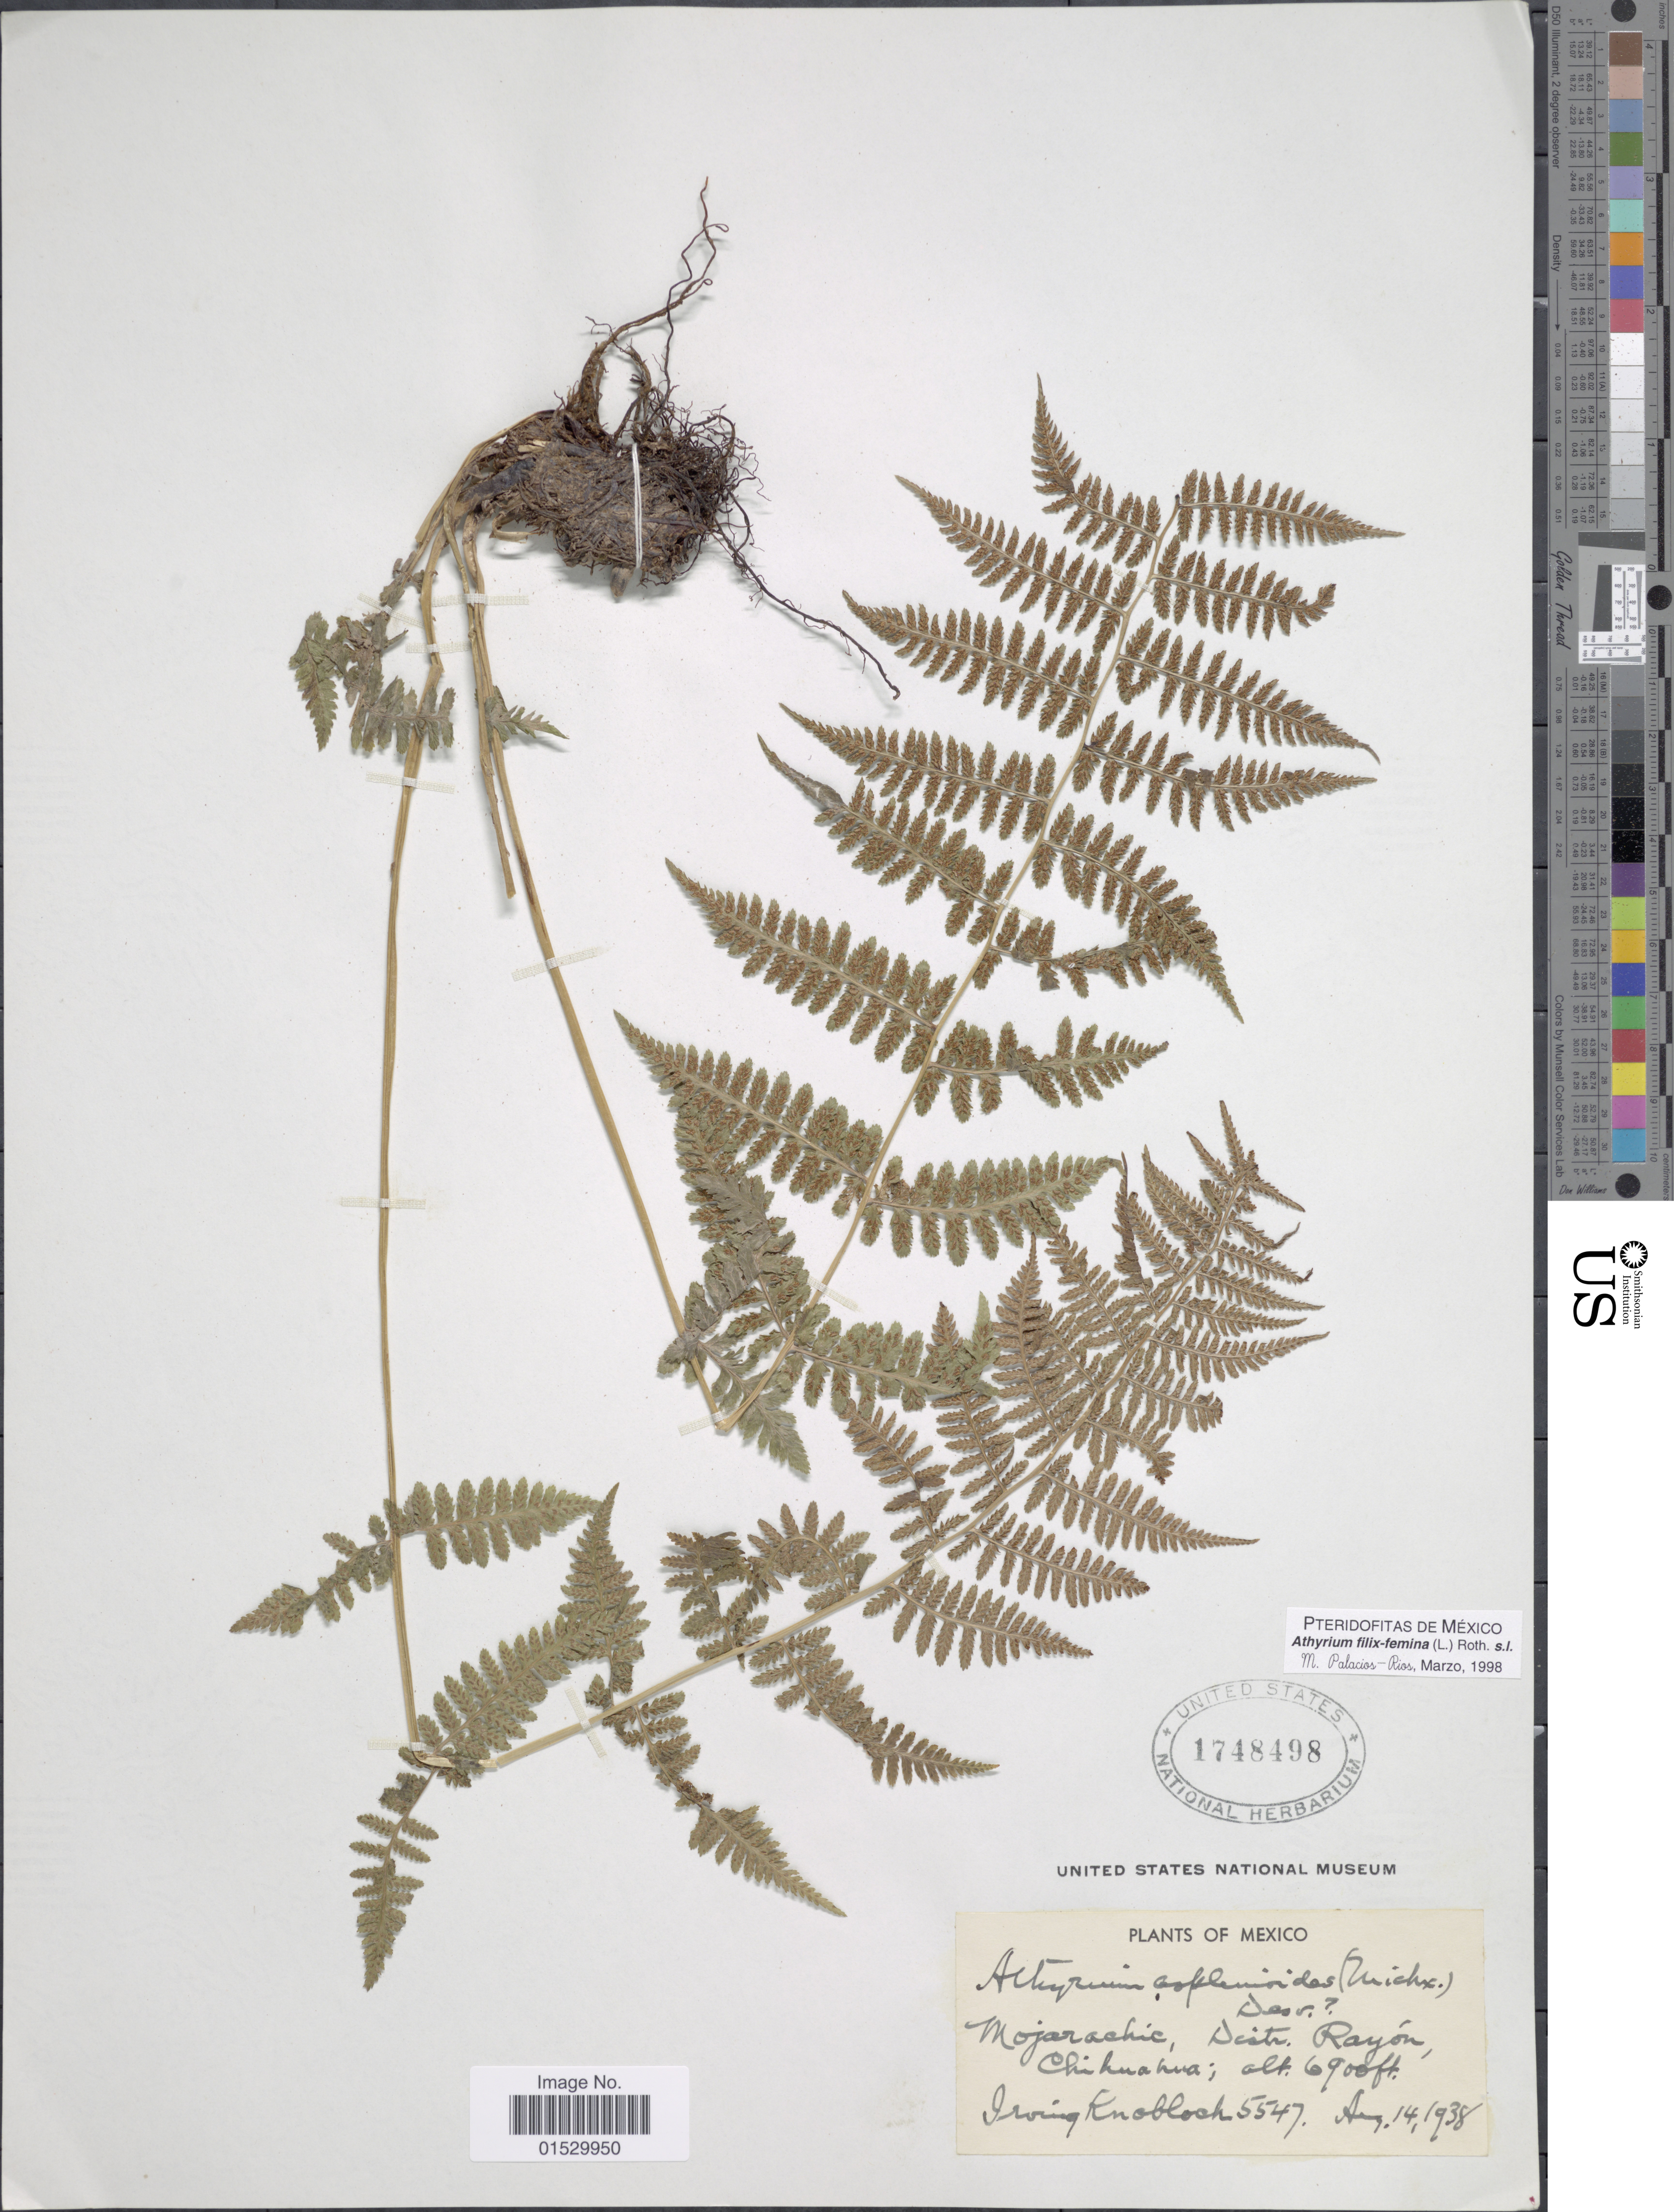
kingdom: Plantae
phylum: Tracheophyta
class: Polypodiopsida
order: Polypodiales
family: Athyriaceae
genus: Athyrium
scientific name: Athyrium bourgeaui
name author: E. Fourn.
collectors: I. W. Knobloch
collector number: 5547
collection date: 1938-08-14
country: Mexico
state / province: Chihuahua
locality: Mojarachic, Distr. Rayon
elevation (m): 2103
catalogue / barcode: US 1748498